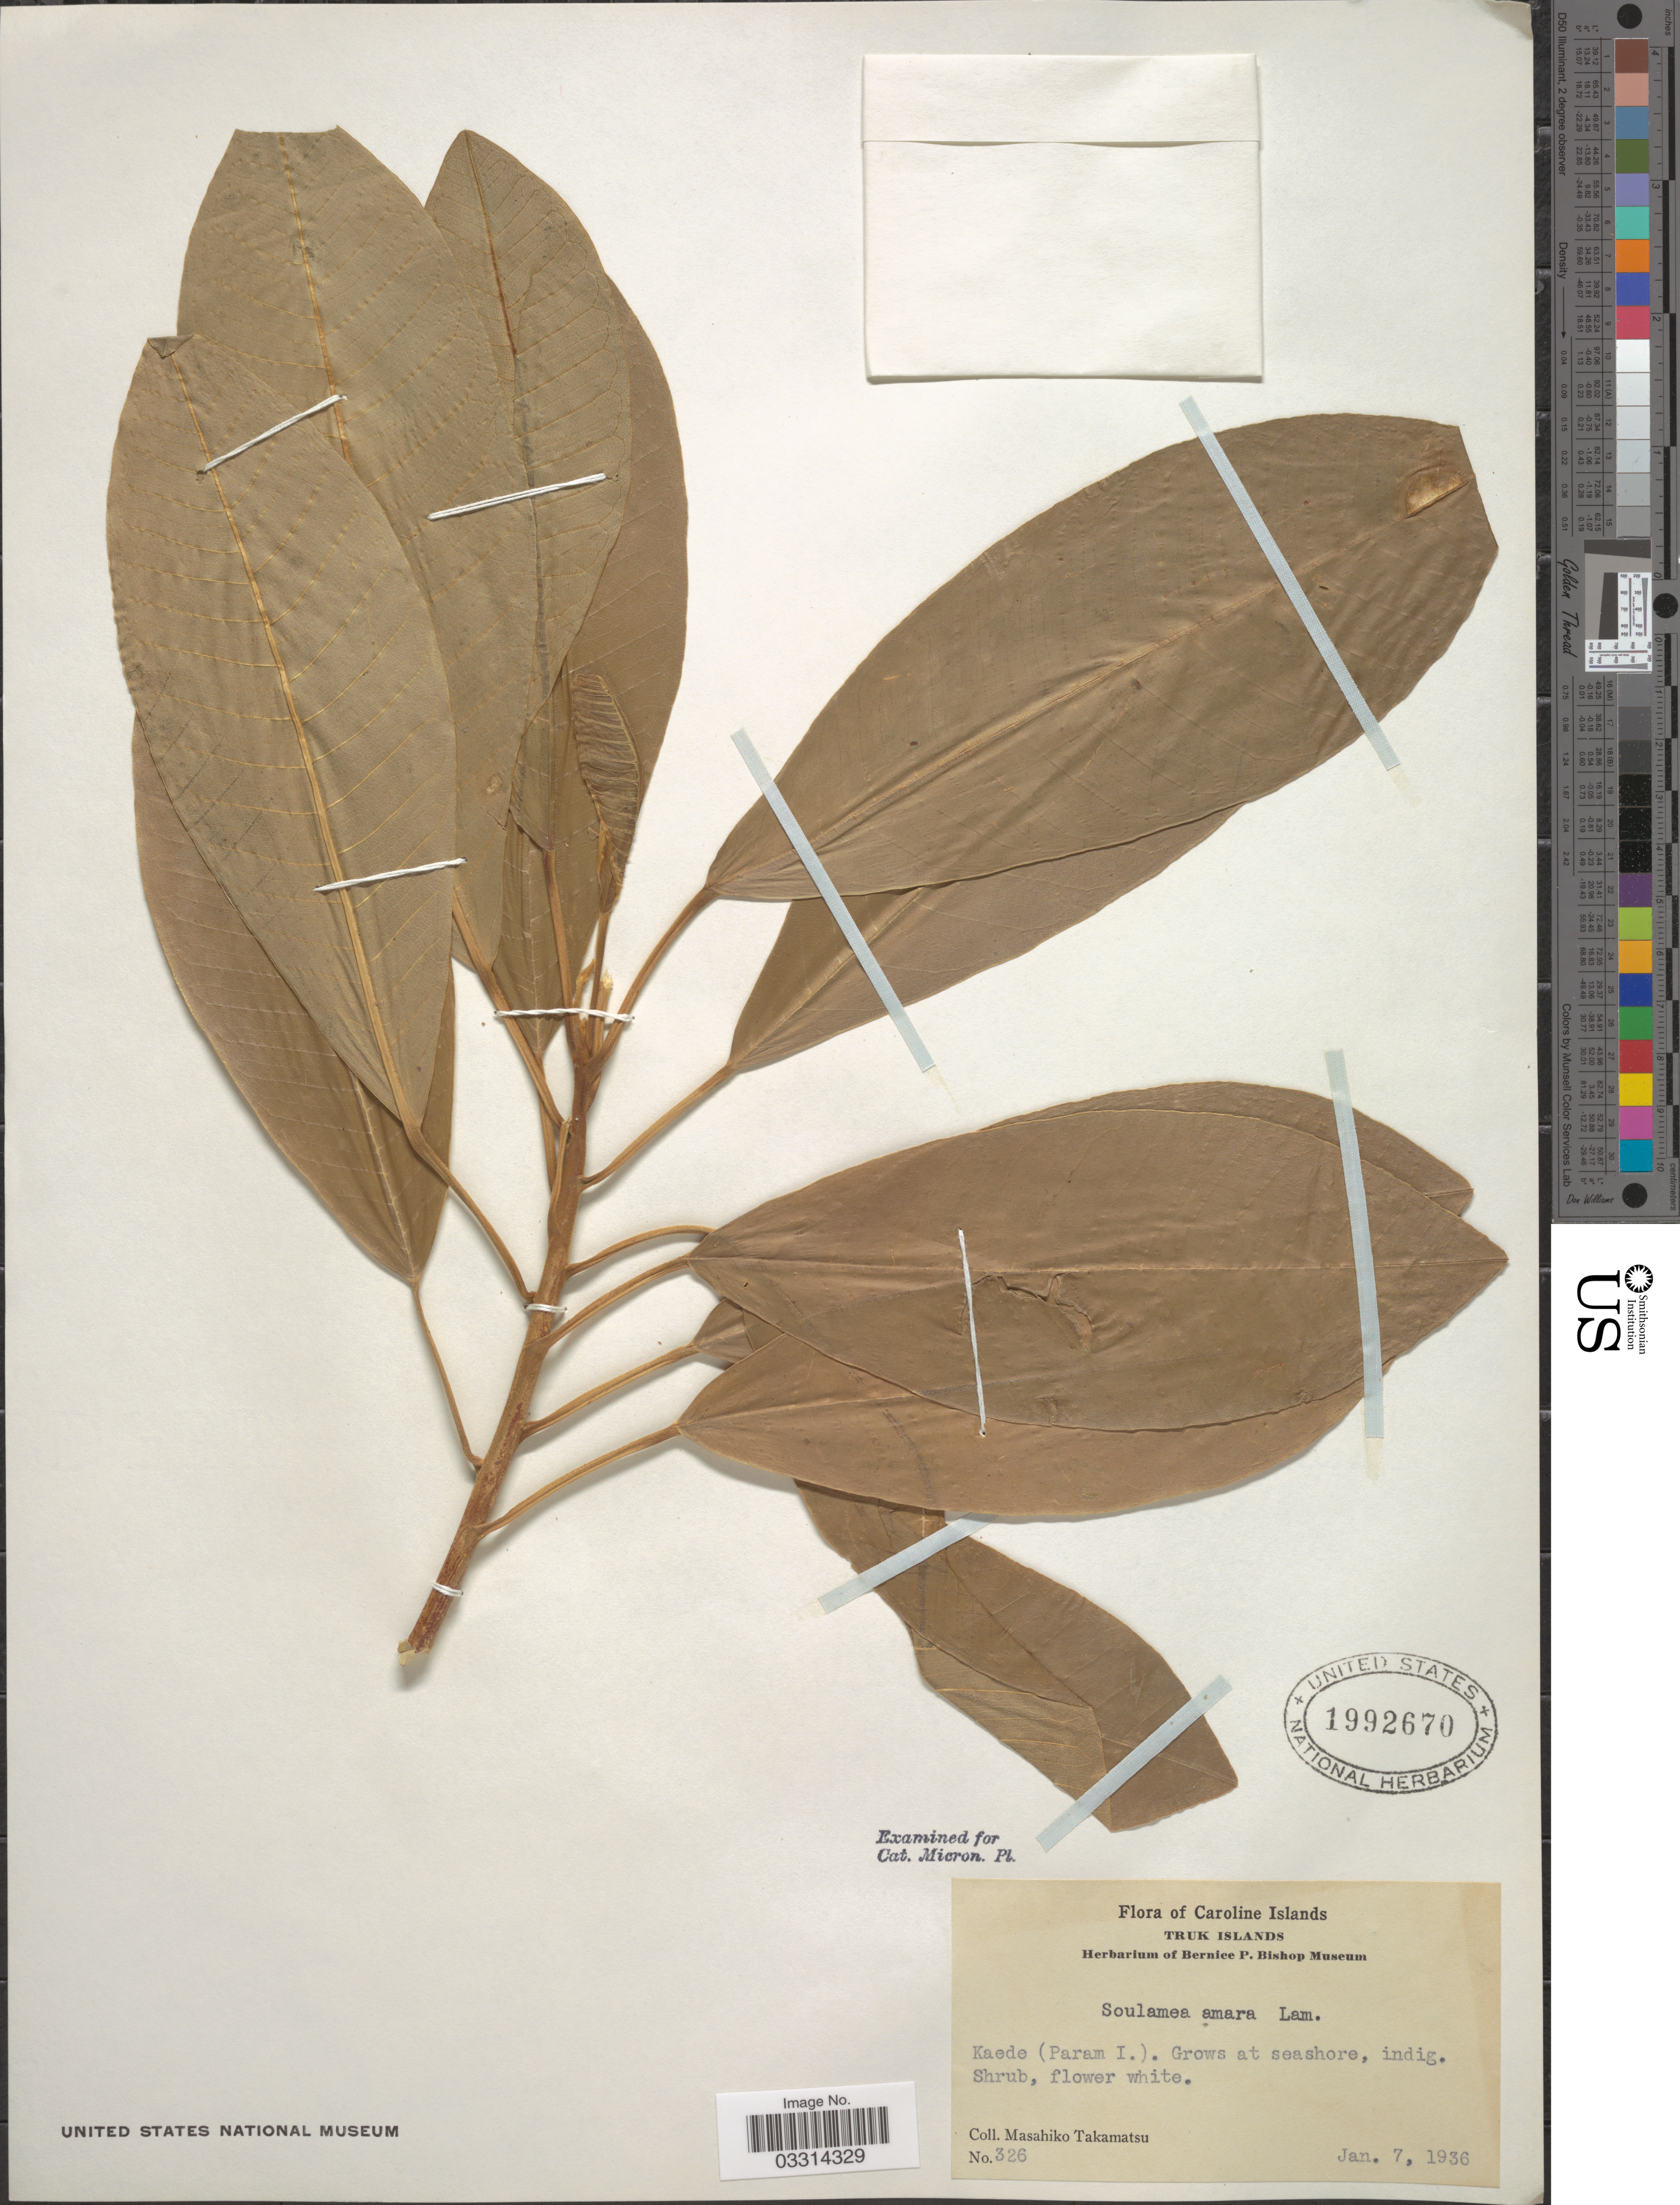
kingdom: Plantae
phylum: Tracheophyta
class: Magnoliopsida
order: Sapindales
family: Simaroubaceae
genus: Soulamea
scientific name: Soulamea amara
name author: Lam.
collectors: M. Takamatsu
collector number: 326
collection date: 1936-01-07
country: Micronesia, Federated States of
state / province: Truk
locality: Caroline Islands. Truk Islands. Kaede (Param I.). Grows at seashore.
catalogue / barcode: US 1992670